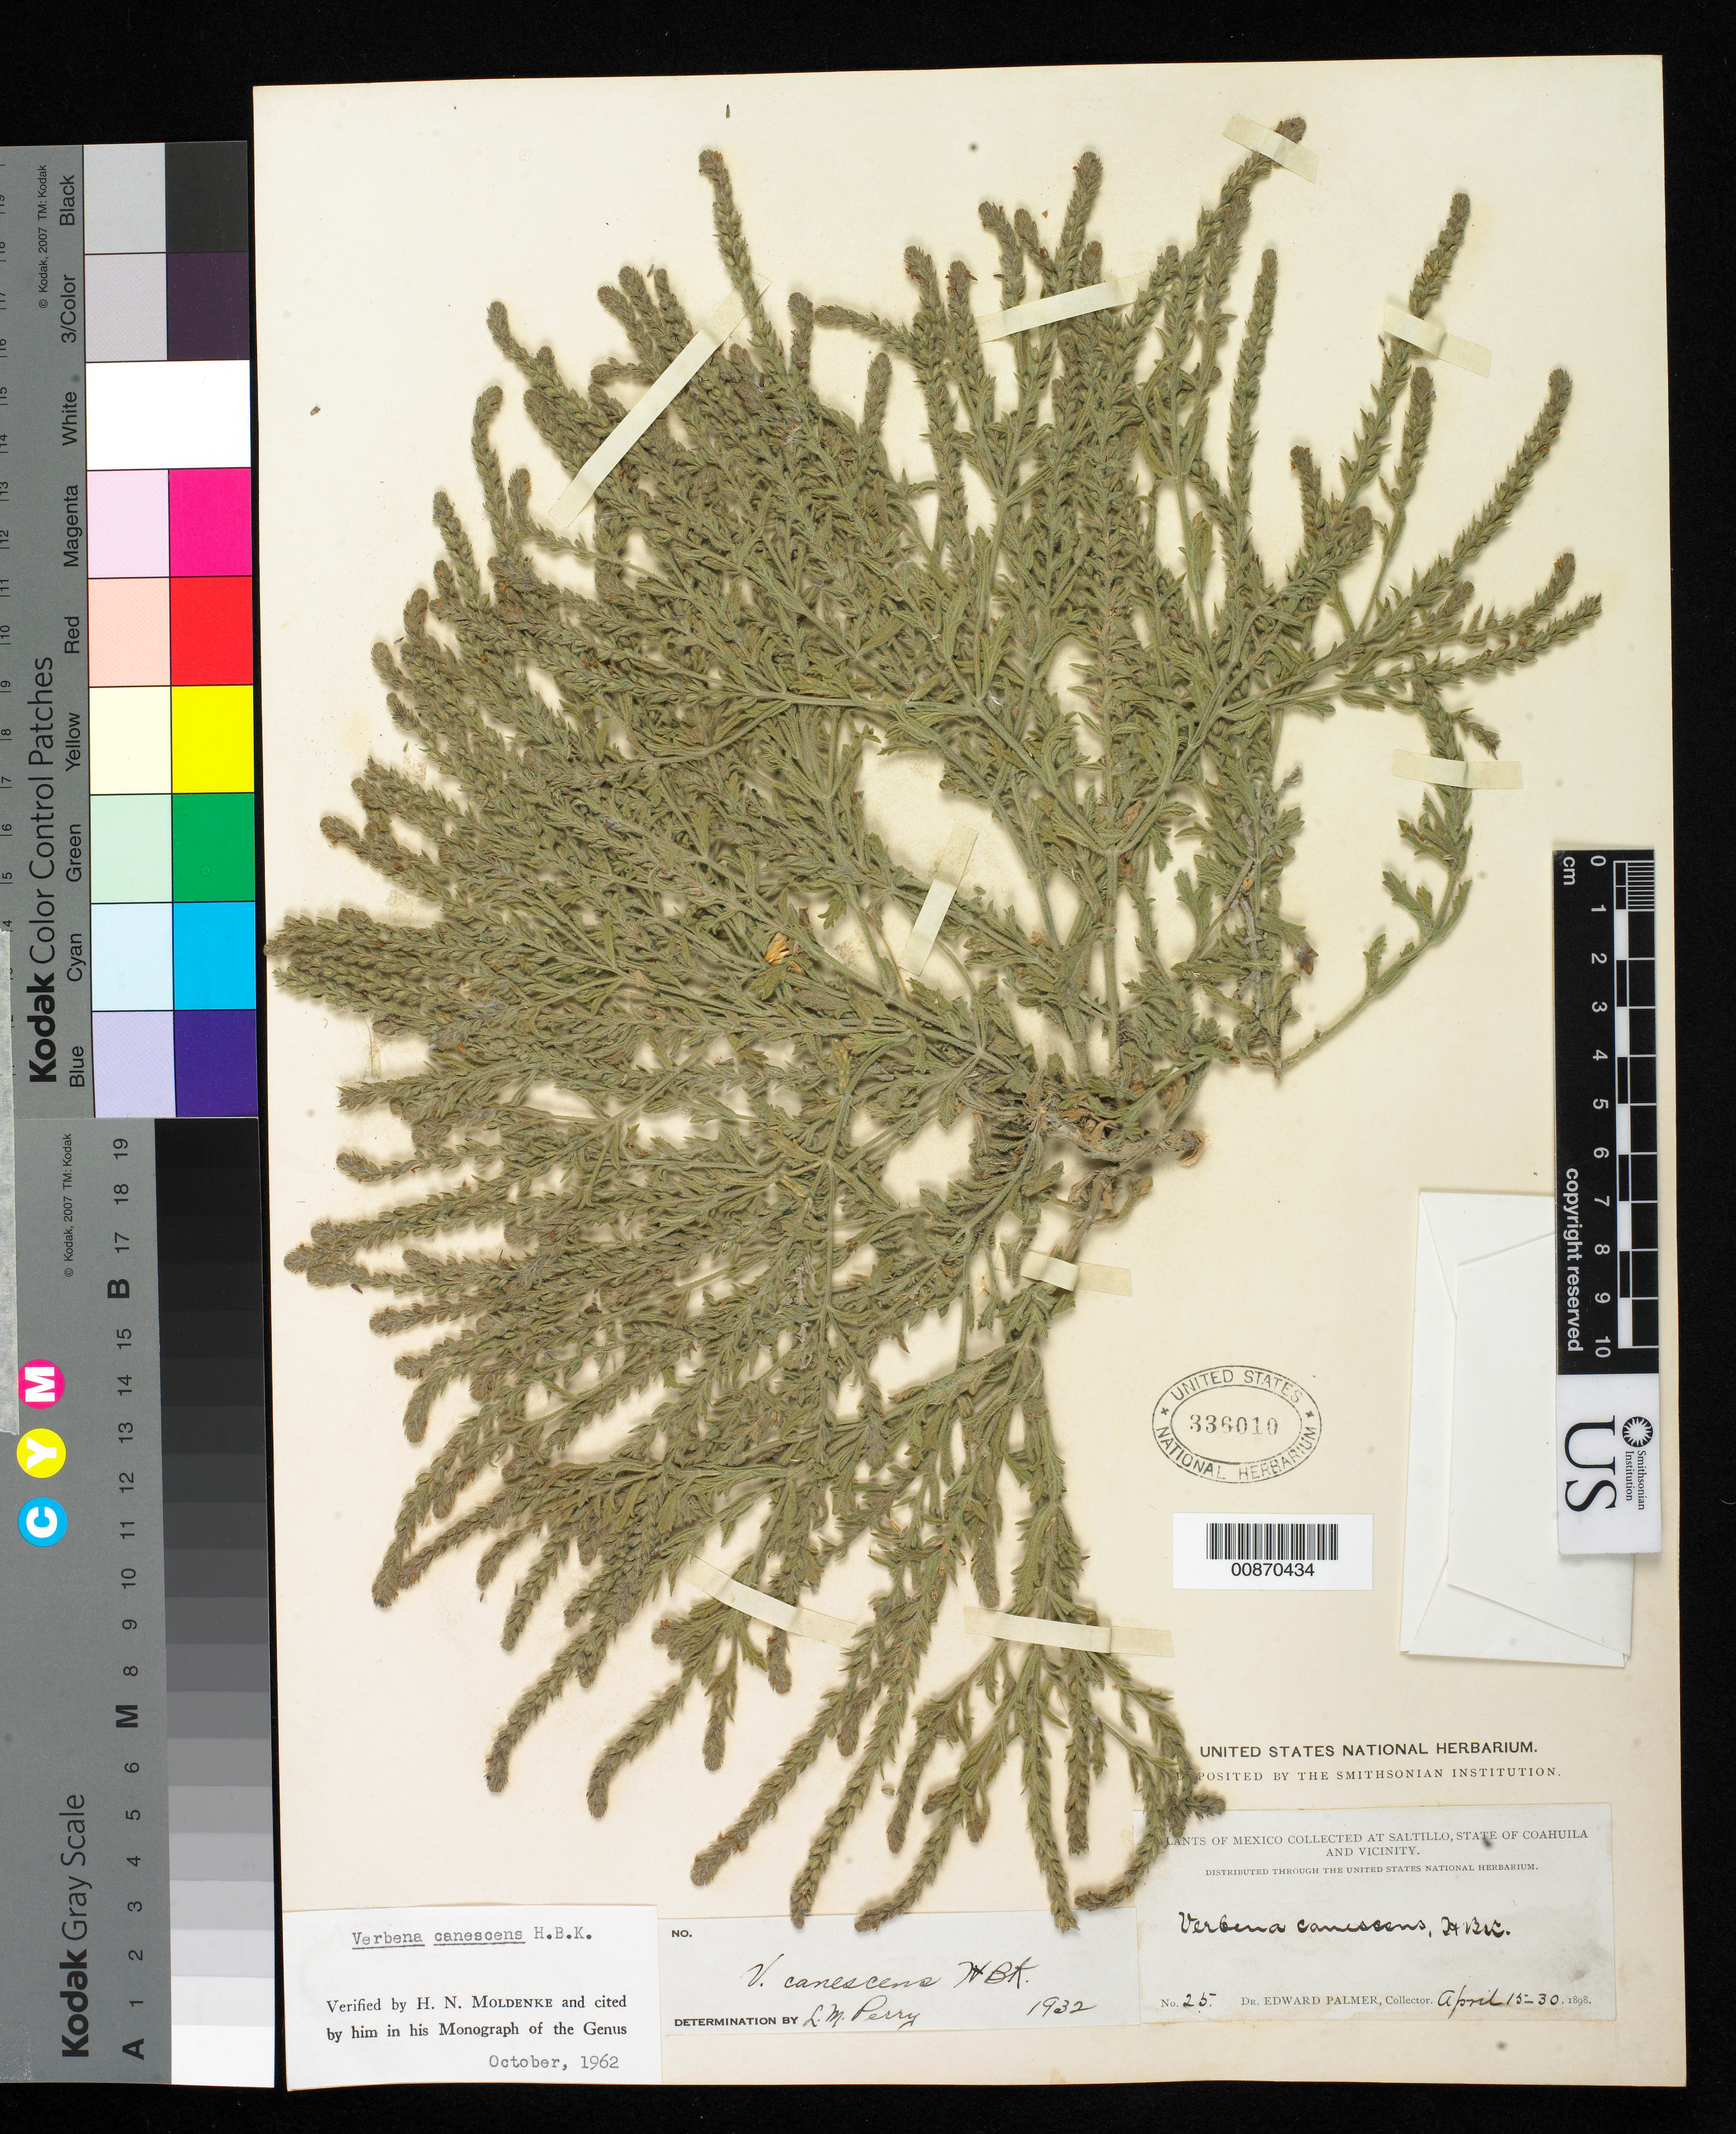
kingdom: Plantae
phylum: Tracheophyta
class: Magnoliopsida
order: Lamiales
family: Verbenaceae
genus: Verbena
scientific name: Verbena canescens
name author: Kunth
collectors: E. Palmer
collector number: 25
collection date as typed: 15 Apr 1898 to 30 Apr 1898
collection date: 1898-04-15/1898-04-30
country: Mexico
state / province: Coahuila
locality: Saltillo, Coahuila and vicinity.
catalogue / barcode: US 336010